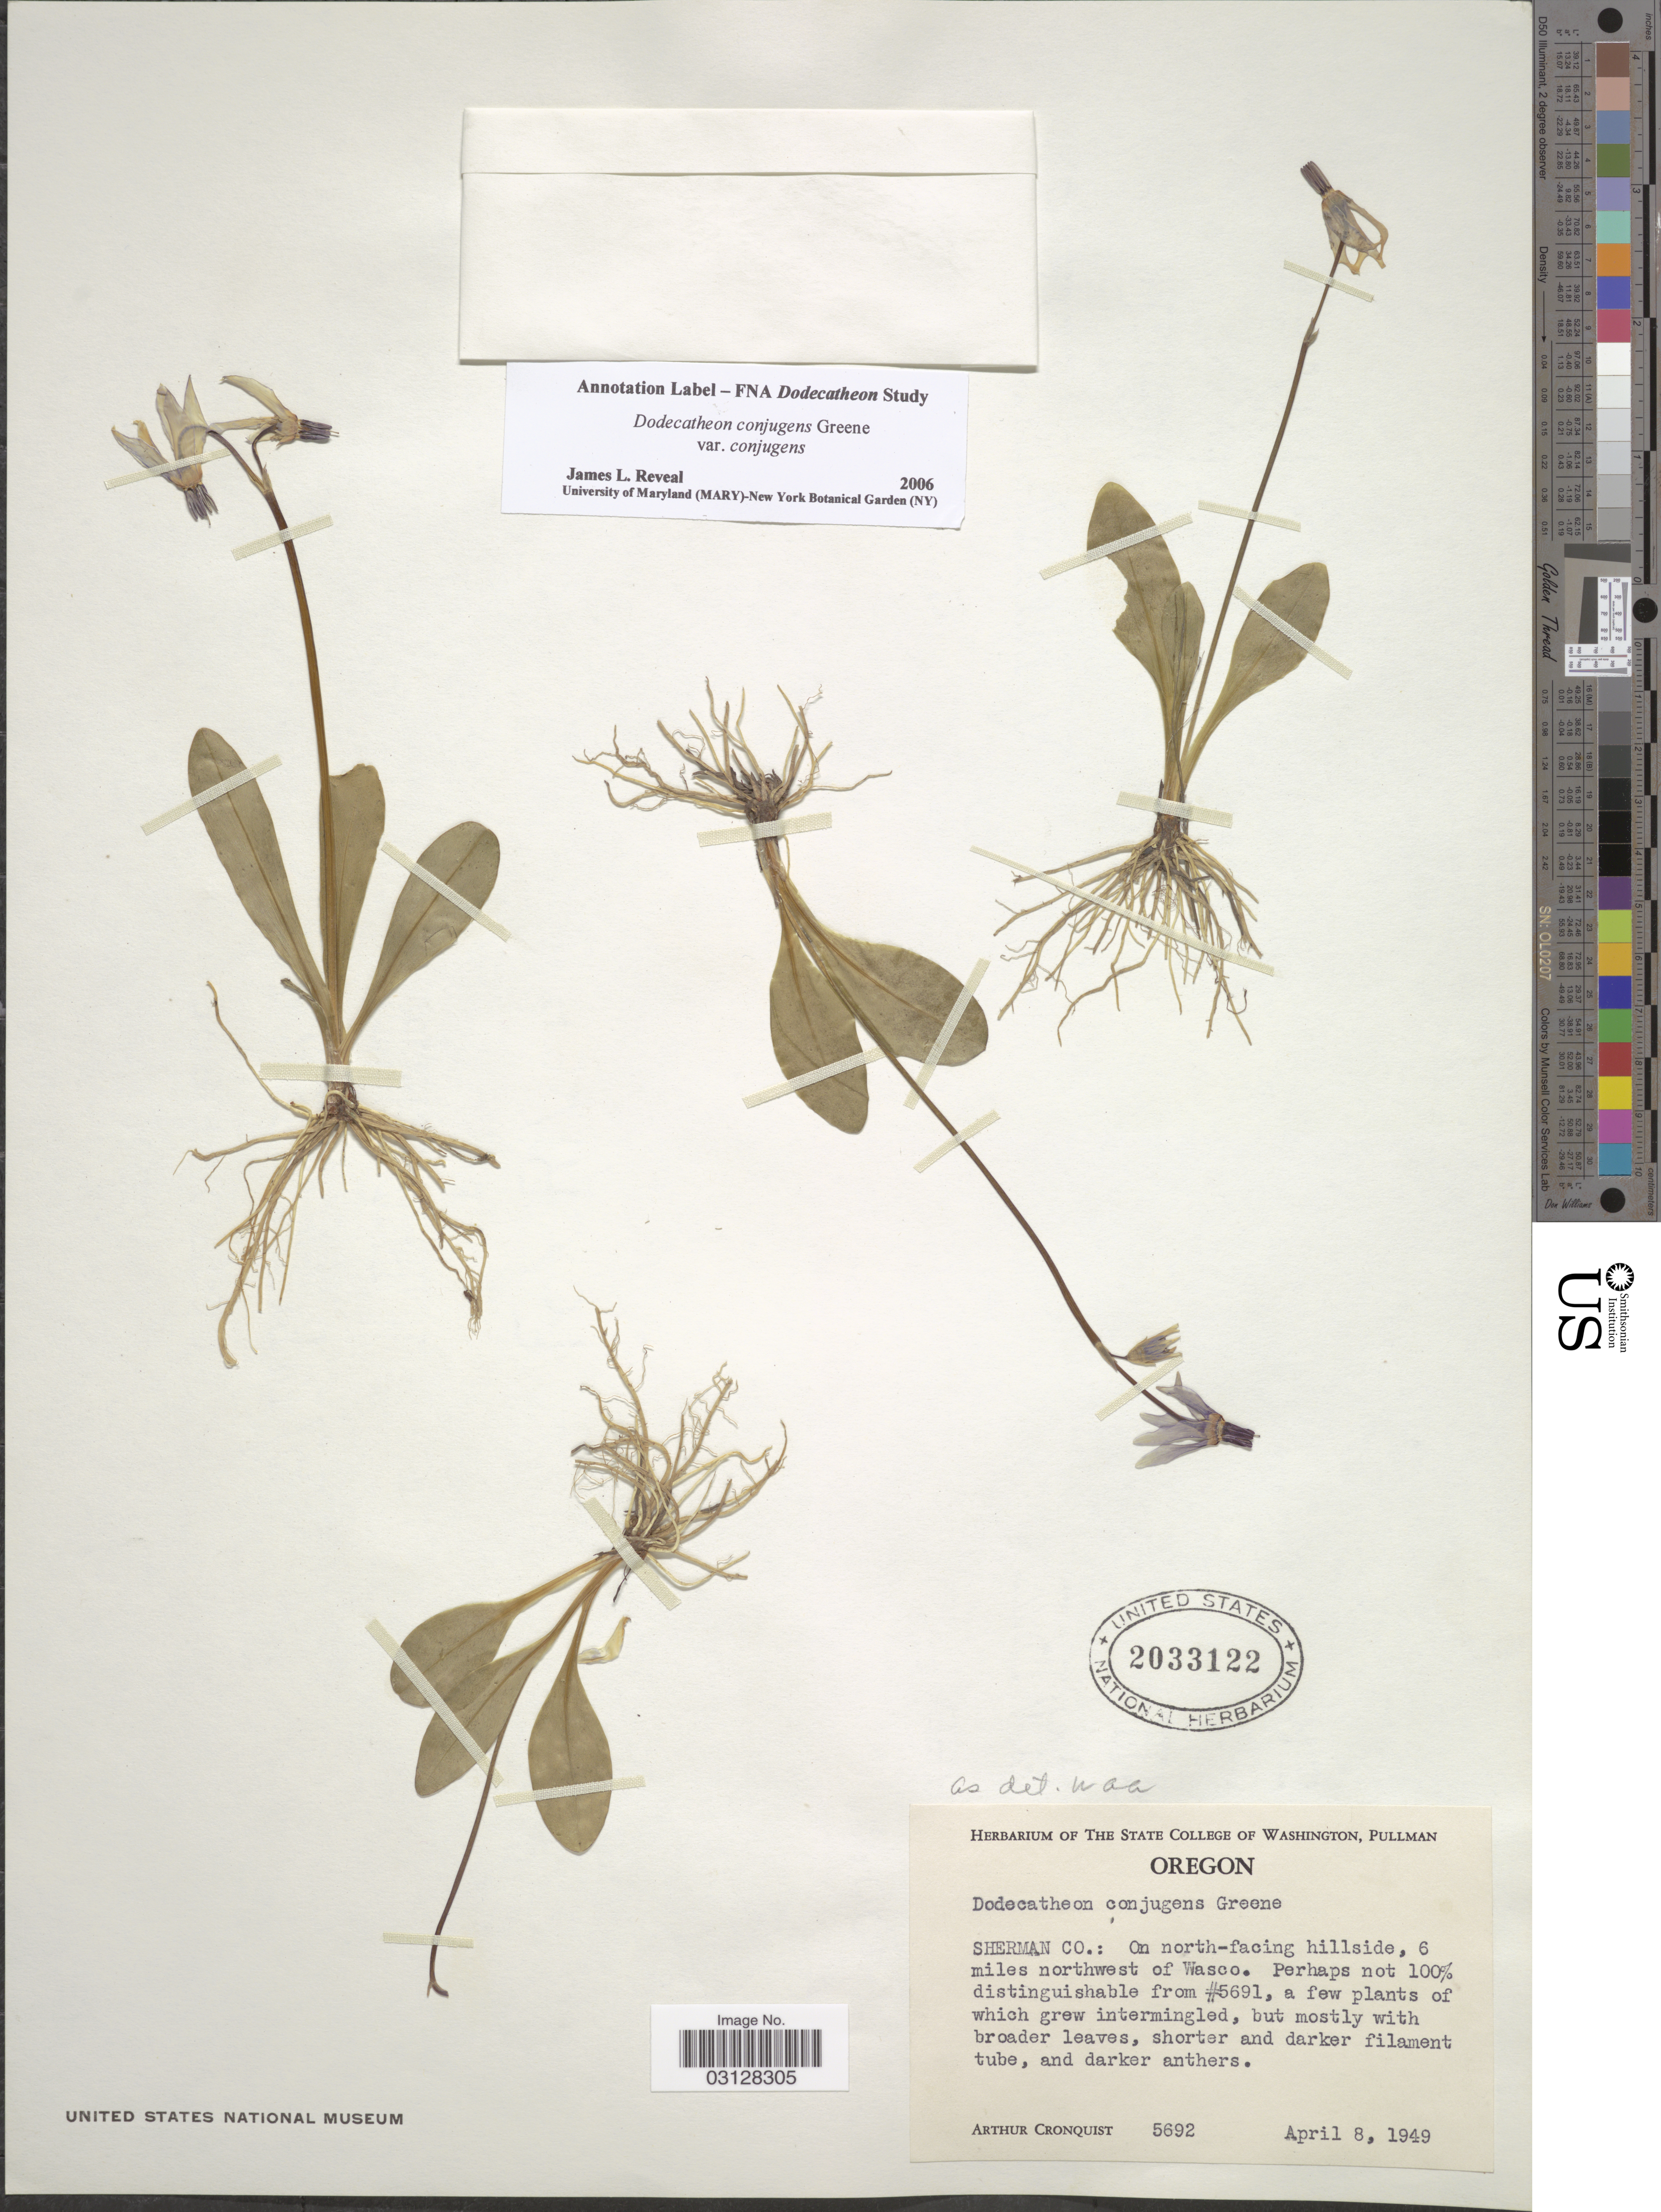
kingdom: Plantae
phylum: Tracheophyta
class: Magnoliopsida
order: Ericales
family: Primulaceae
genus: Dodecatheon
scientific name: Dodecatheon conjugens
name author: Greene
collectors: A. J. Cronquist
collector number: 5692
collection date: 1949-04-08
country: United States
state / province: Oregon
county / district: Sherman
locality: Sherman Co.: On north-facing hillside, 6 miles northwest of Wasco.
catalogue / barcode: US 2033122